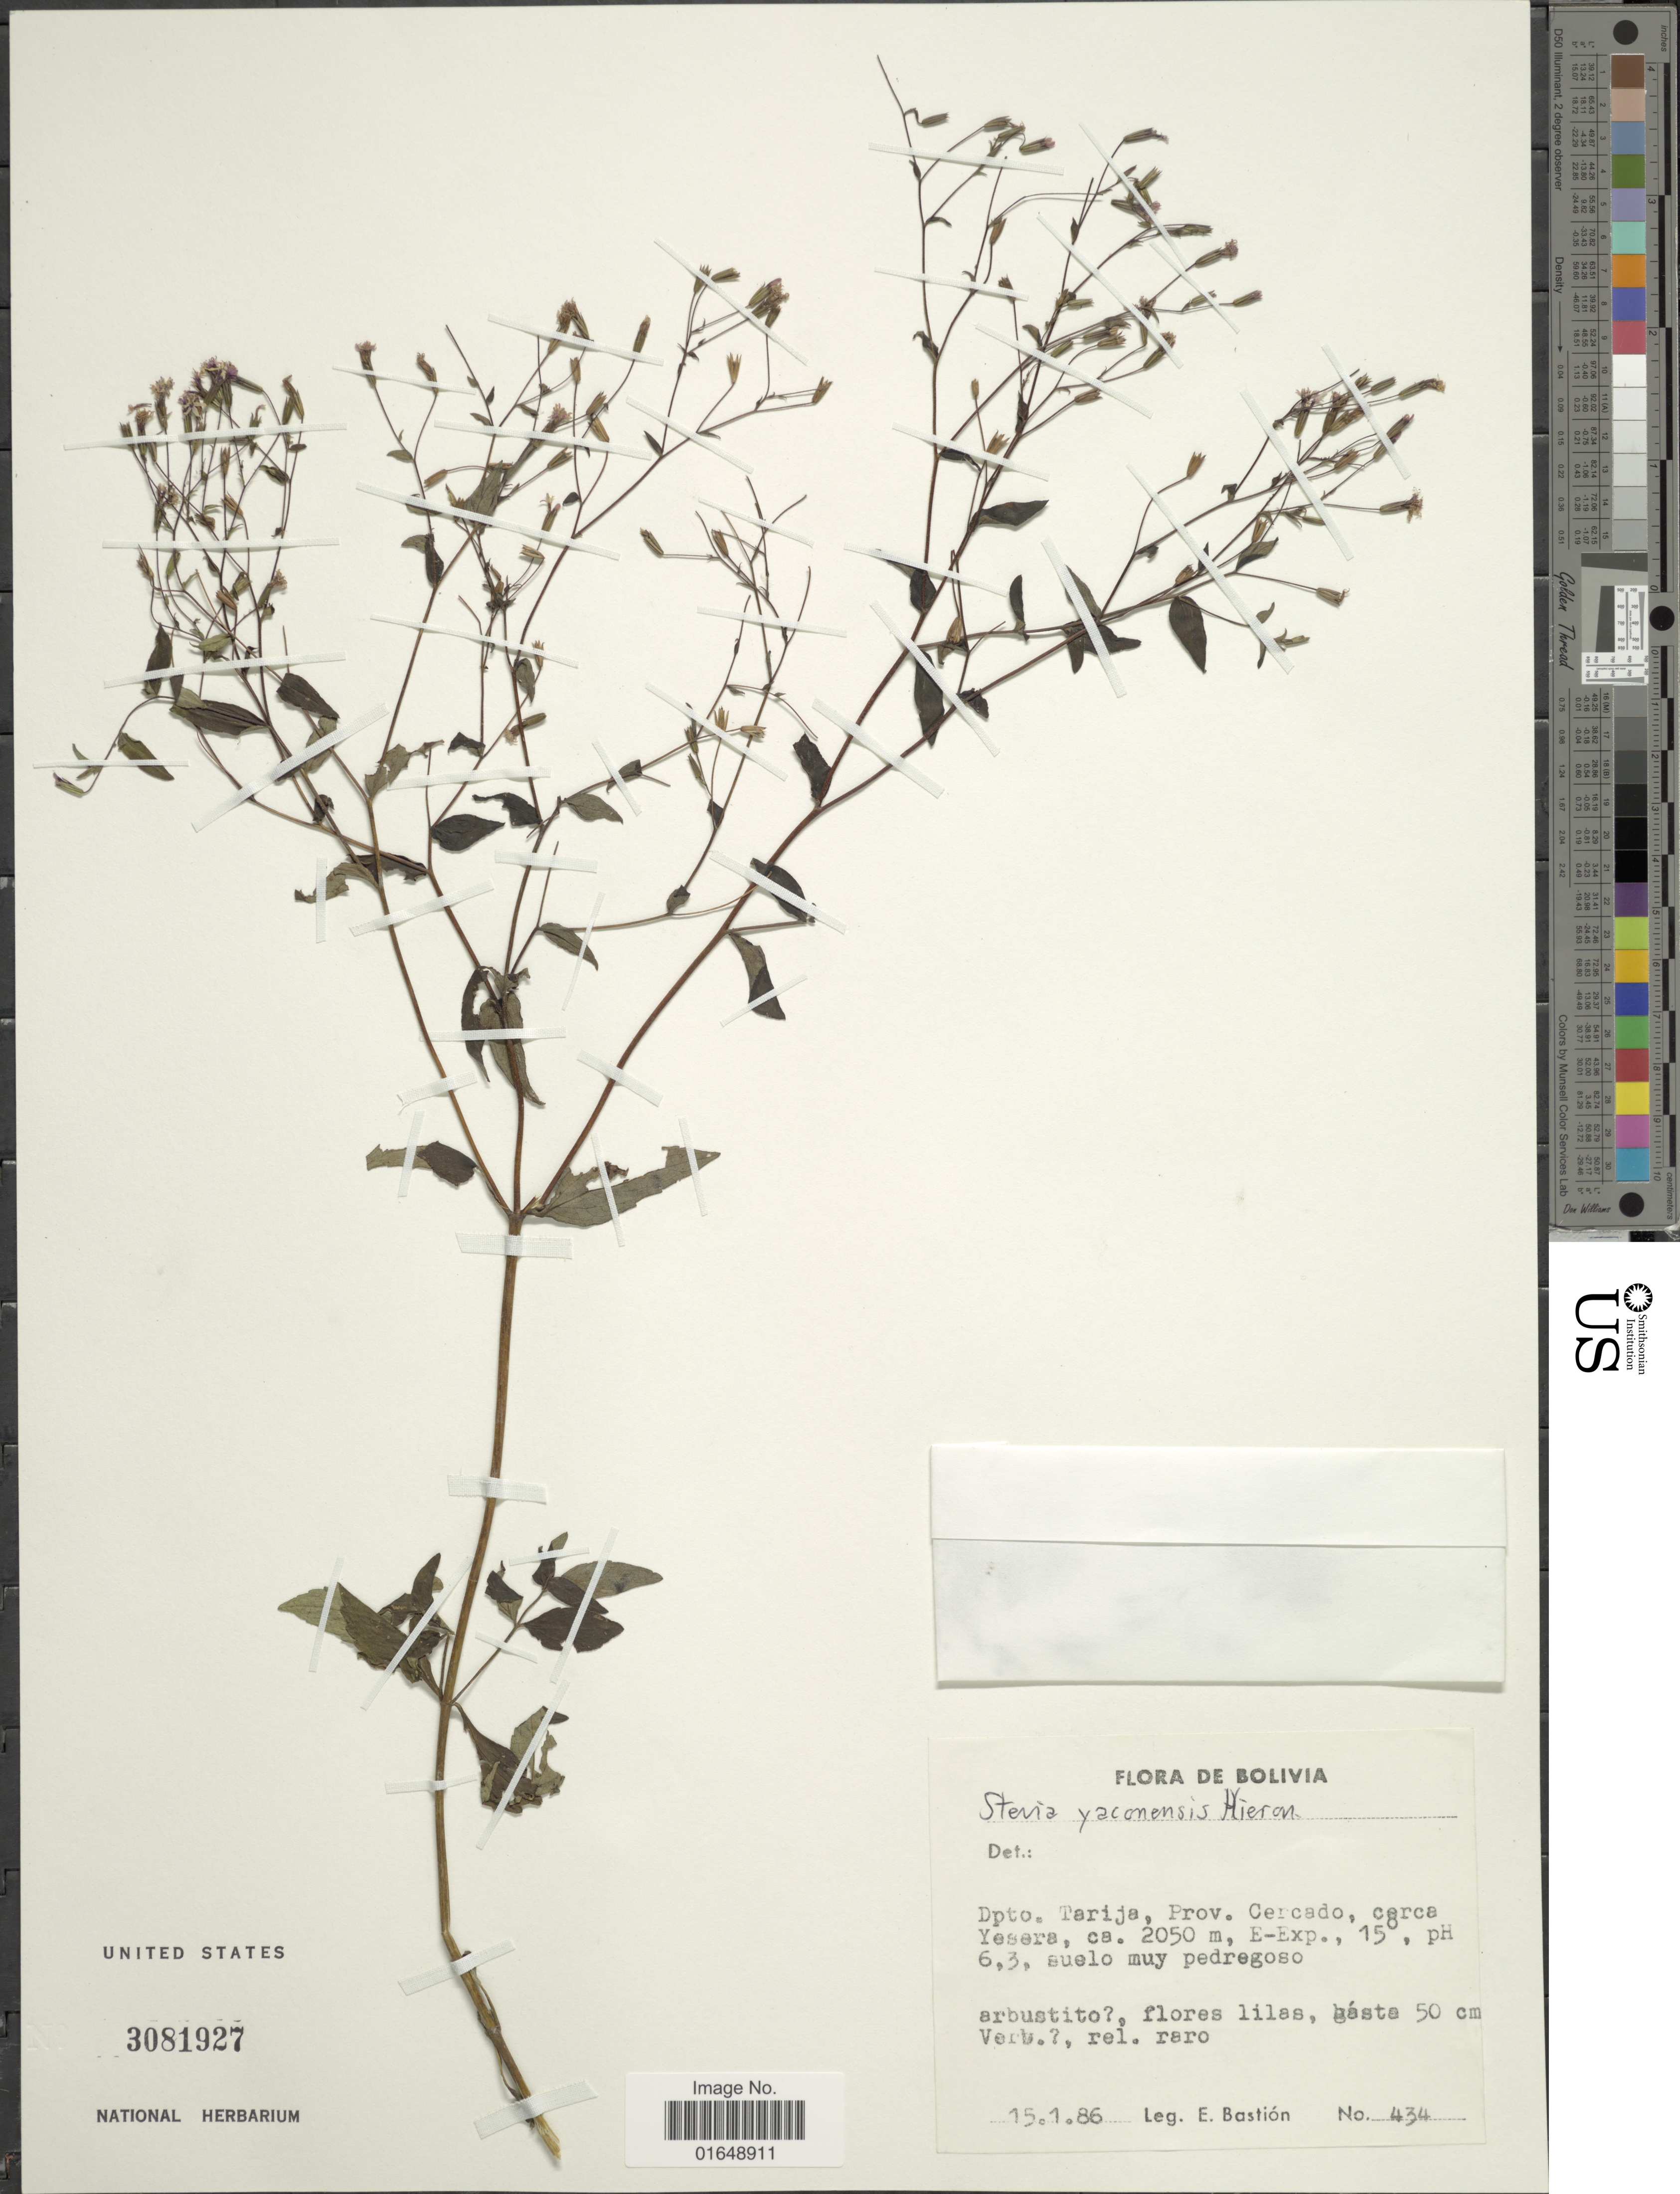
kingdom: Plantae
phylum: Tracheophyta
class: Magnoliopsida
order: Asterales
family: Asteraceae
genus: Stevia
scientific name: Stevia yaconensis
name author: Hieron.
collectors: E. Bastian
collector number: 434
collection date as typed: Transcribed d/m/y: 15/1/86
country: Bolivia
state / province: Tarija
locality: Dpto. Tarija. Prov. Cercado, cerca Yesera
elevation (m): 2050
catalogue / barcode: US 3081927